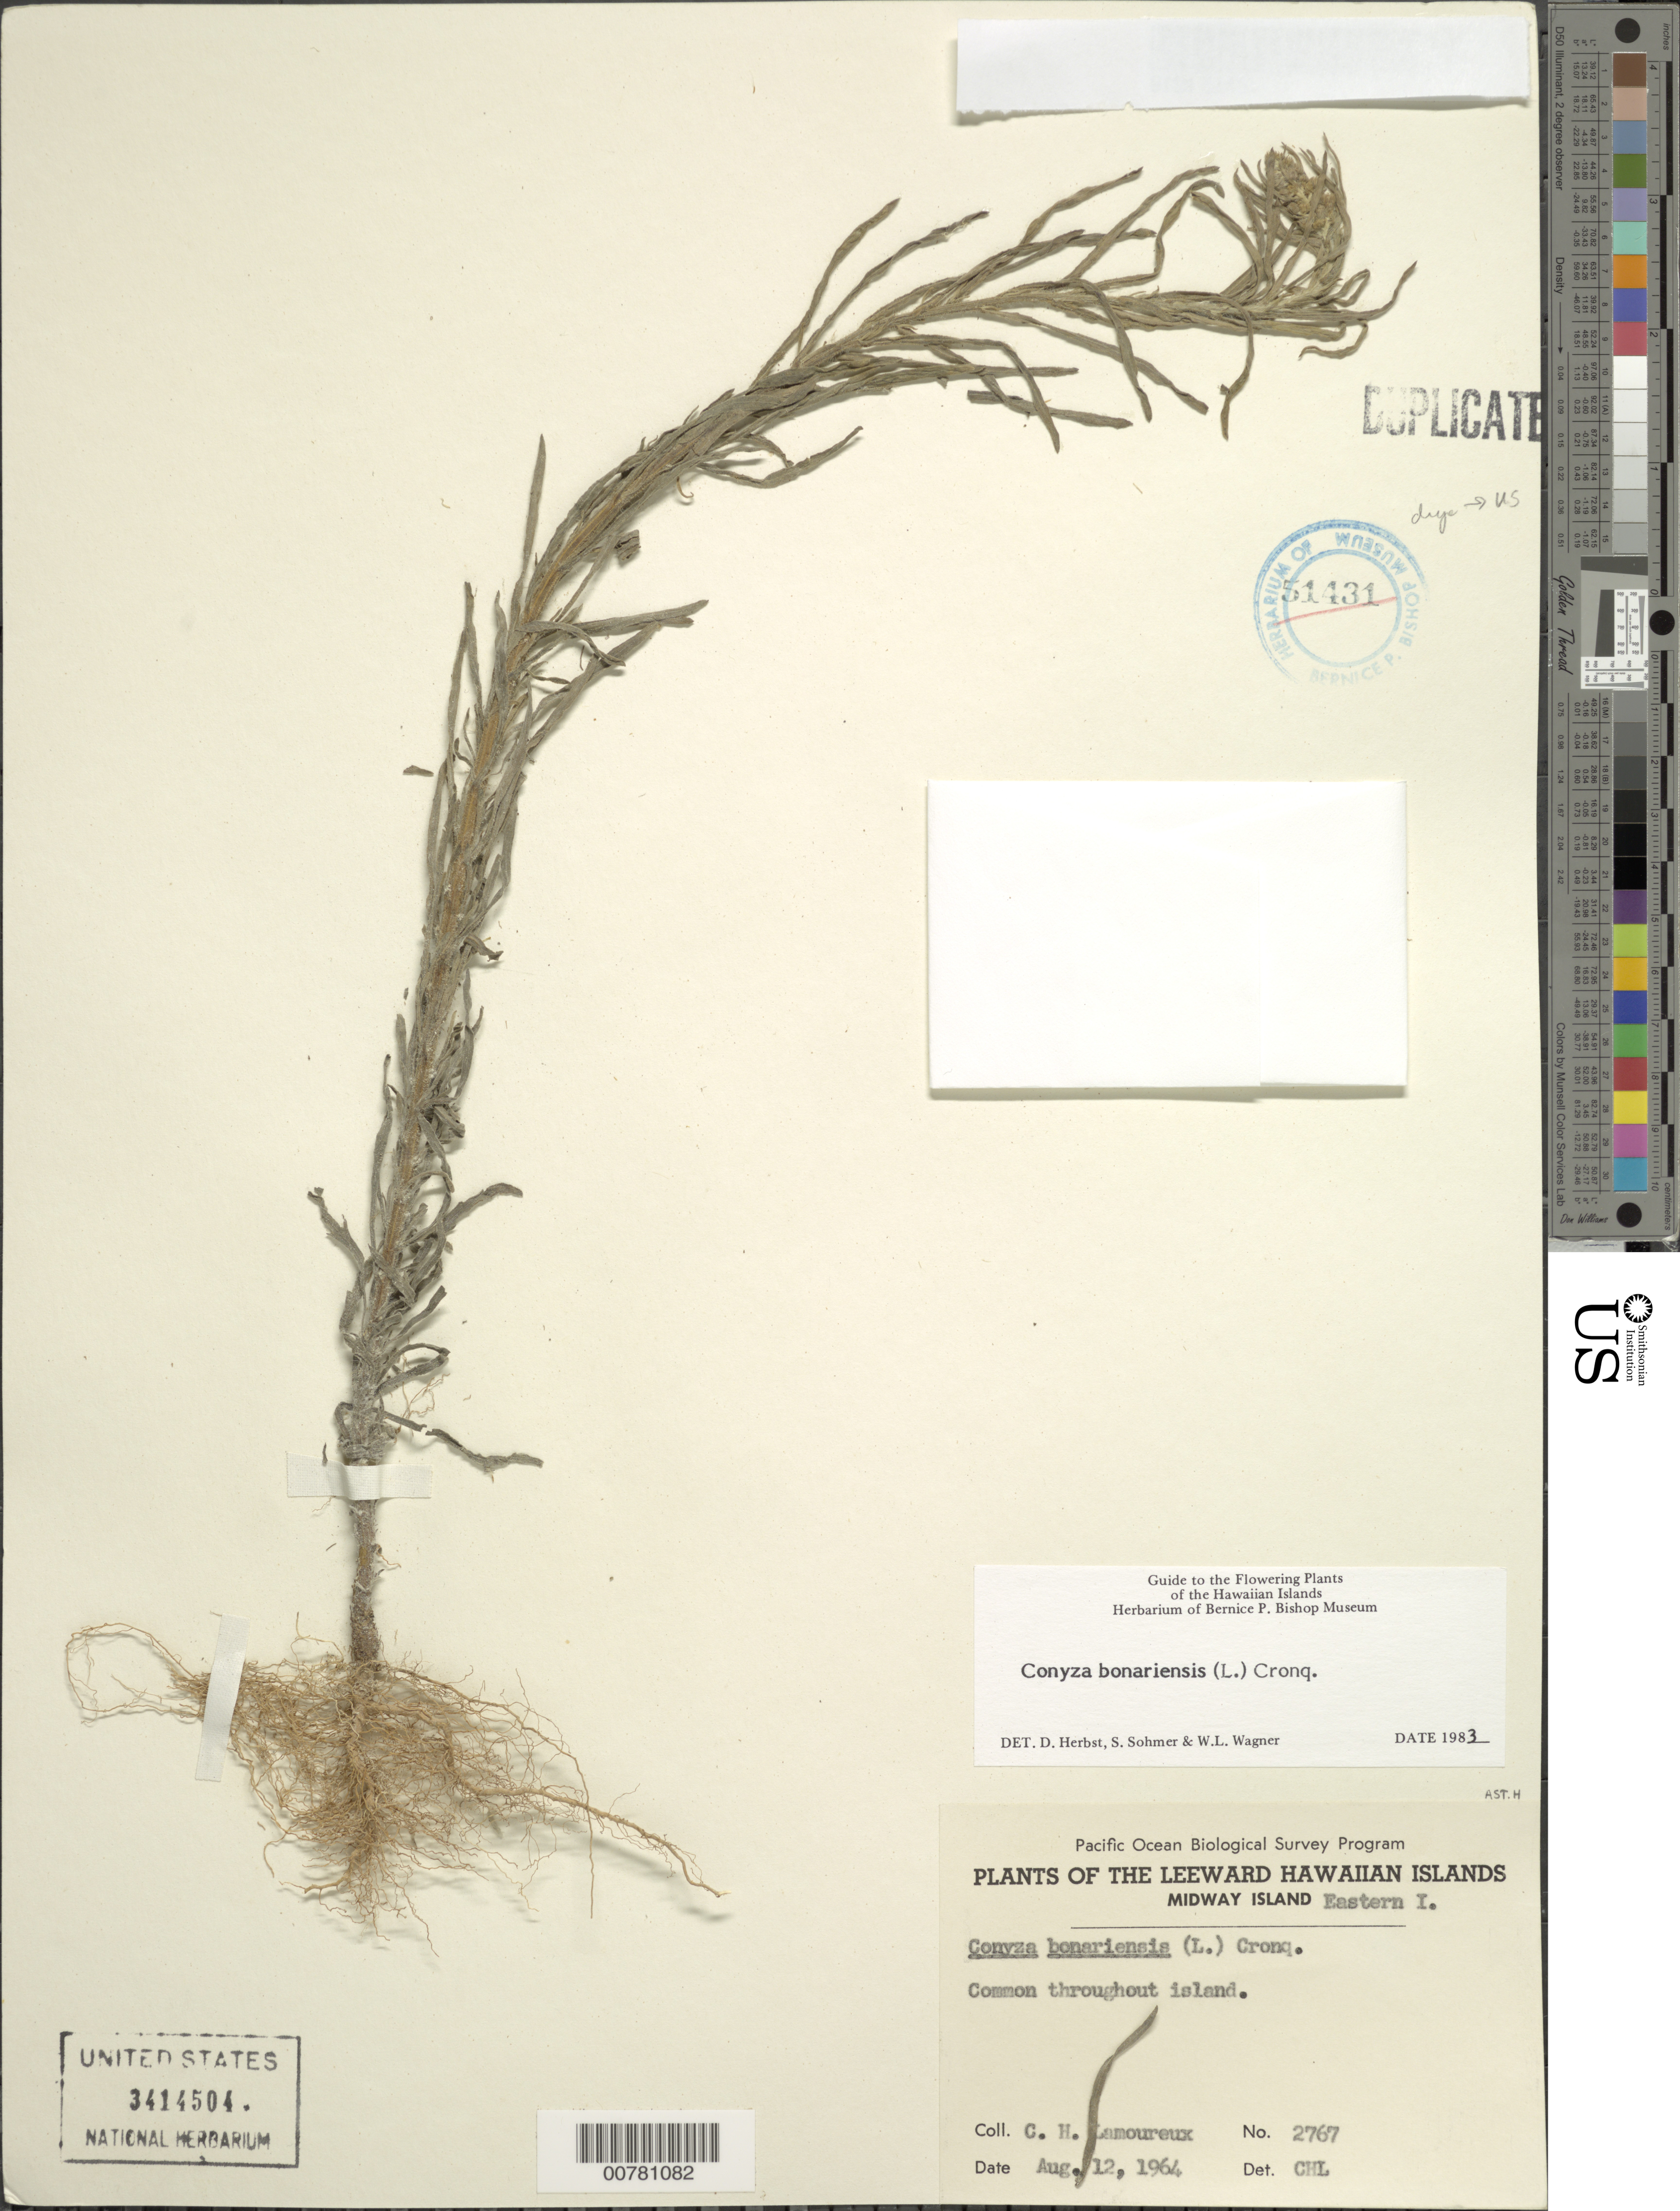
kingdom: Plantae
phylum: Tracheophyta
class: Magnoliopsida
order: Asterales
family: Asteraceae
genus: Erigeron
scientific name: Erigeron bonariensis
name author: L.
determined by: Wagner, W. L., (BOT), Smithsonian Institution - National Museum of Natural History (UNITED STATES)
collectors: C. H. Lamoureux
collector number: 2767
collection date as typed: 12 Aug 1964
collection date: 1964-08-12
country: U.S. Administered Pacific Islands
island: Midway Atoll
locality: Eastern Islet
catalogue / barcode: US 3414504